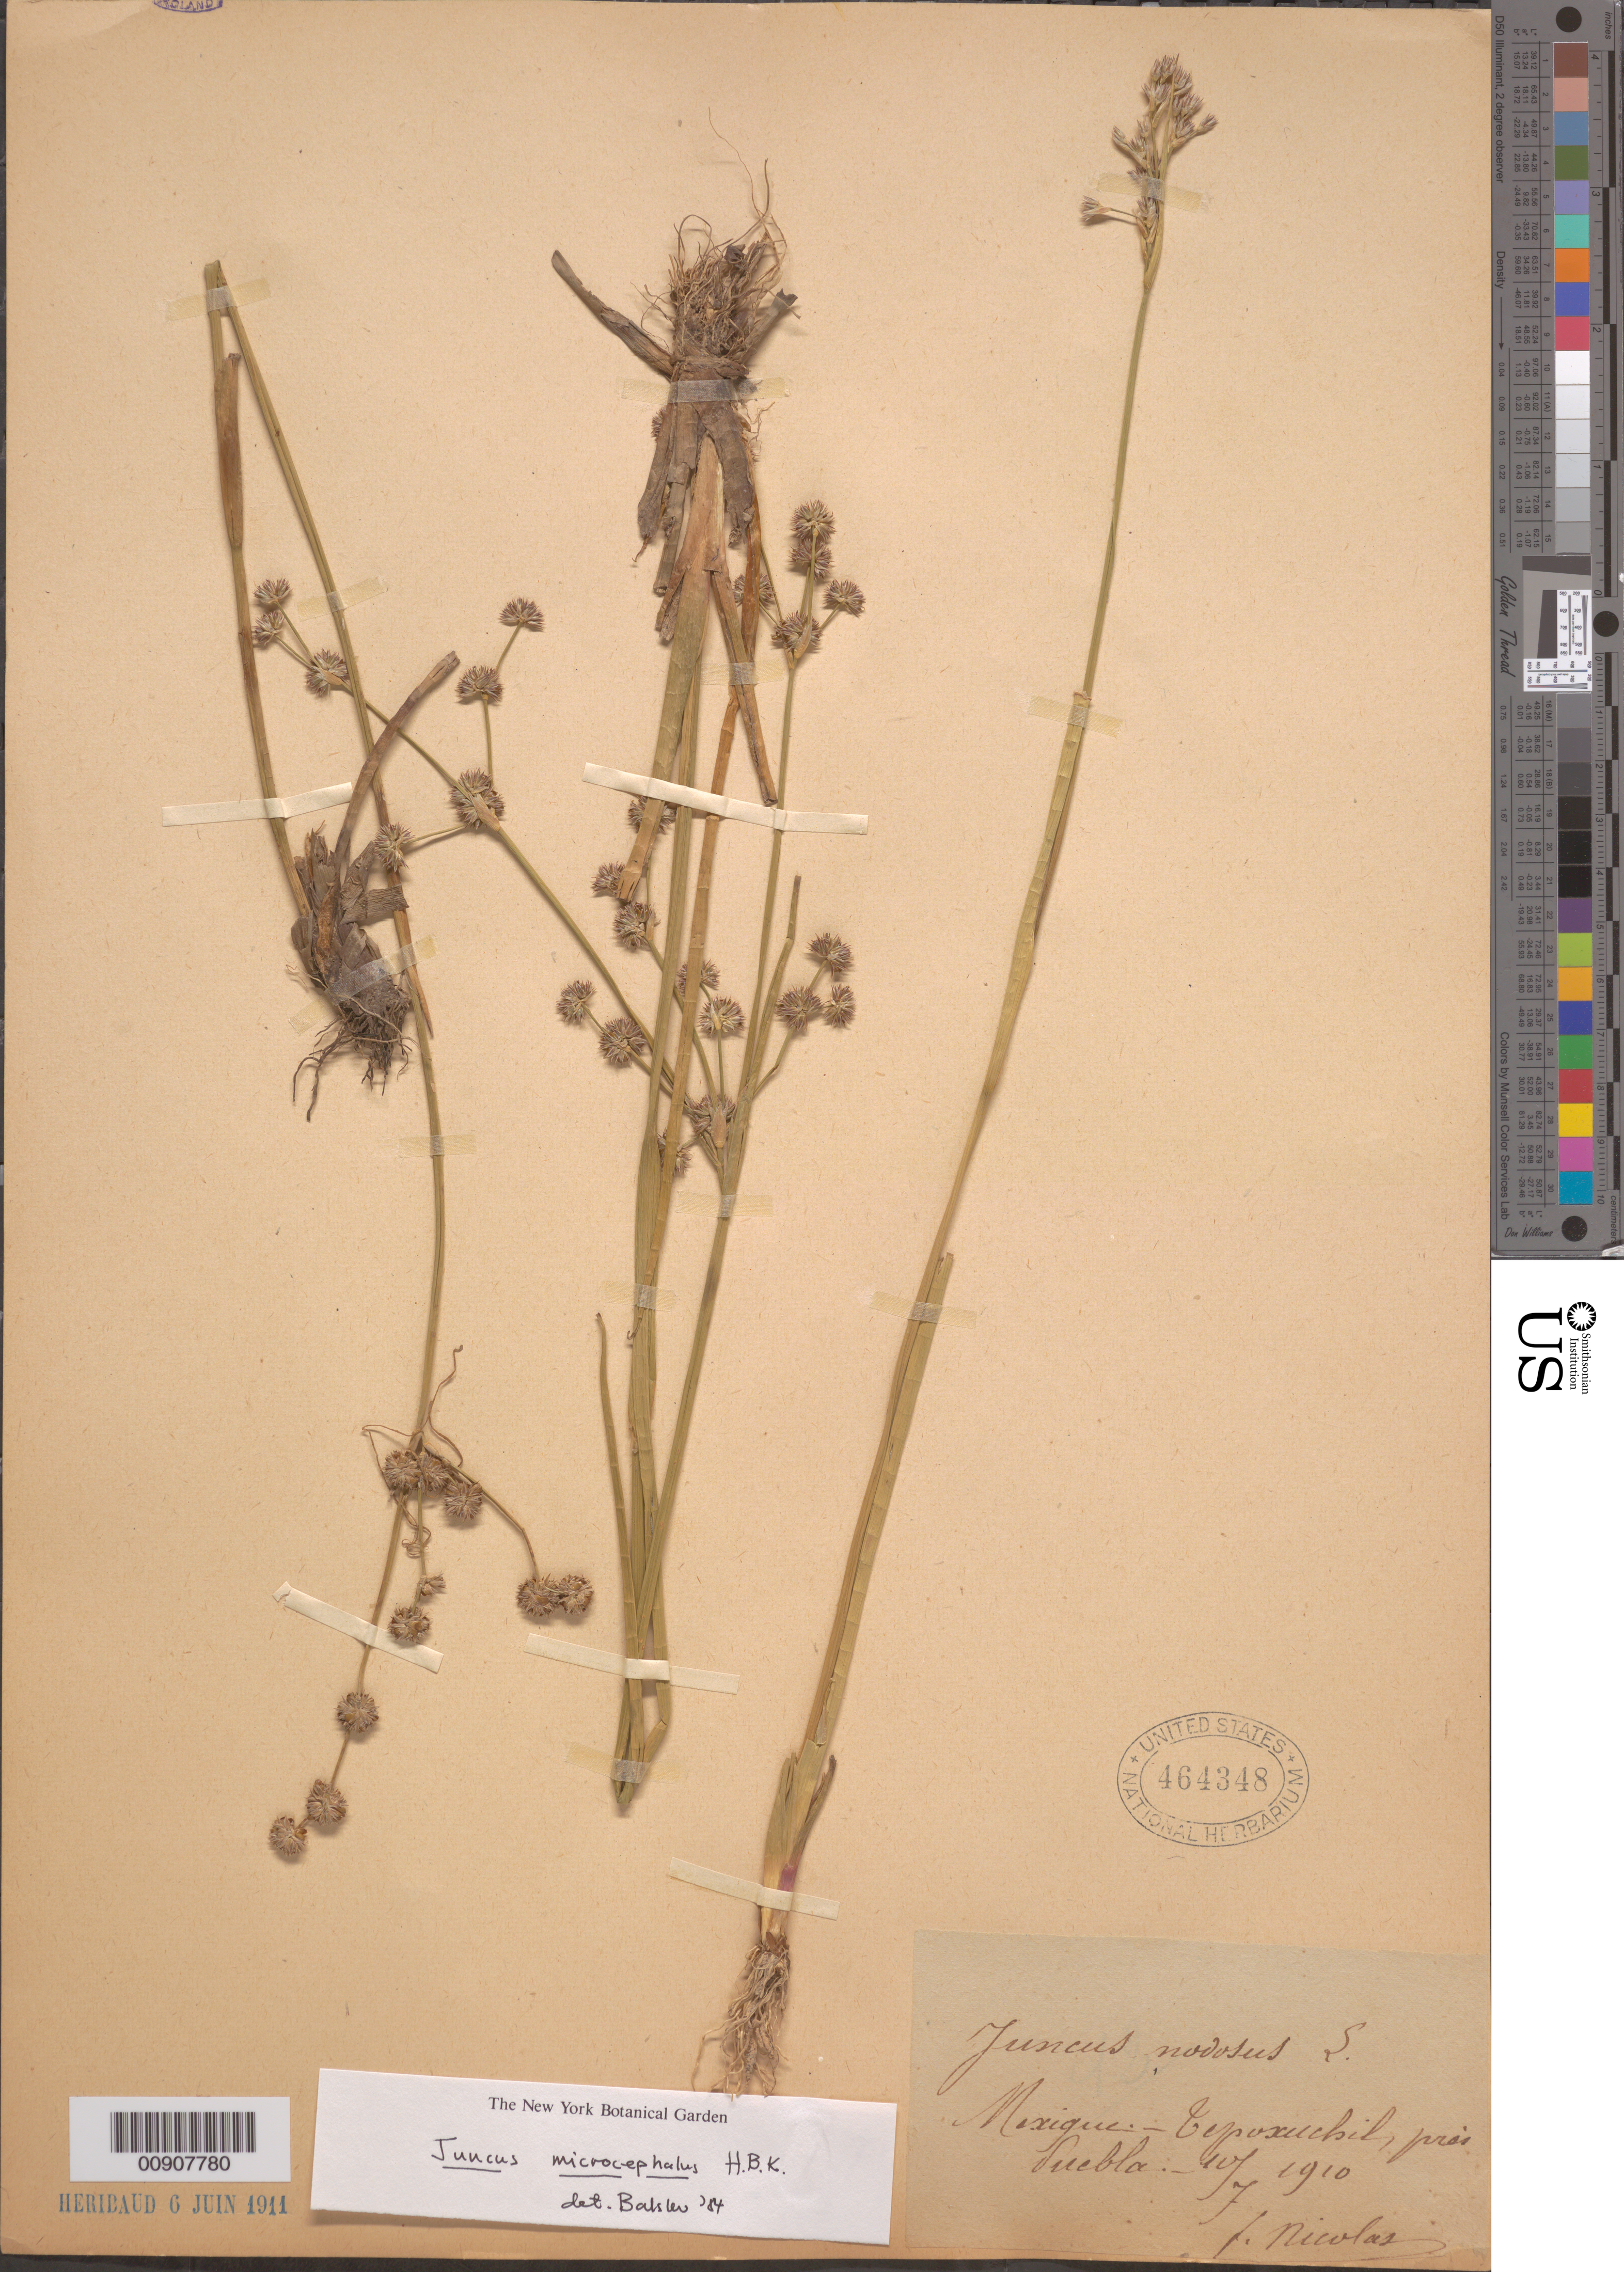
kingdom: Plantae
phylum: Tracheophyta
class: Liliopsida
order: Poales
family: Juncaceae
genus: Juncus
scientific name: Juncus microcephalus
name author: Kunth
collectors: B. Nicolas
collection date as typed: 10 Jul 1910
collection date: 1910-07-10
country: Mexico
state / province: Puebla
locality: Tepoxuchil, près Puebla.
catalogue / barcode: US 464348